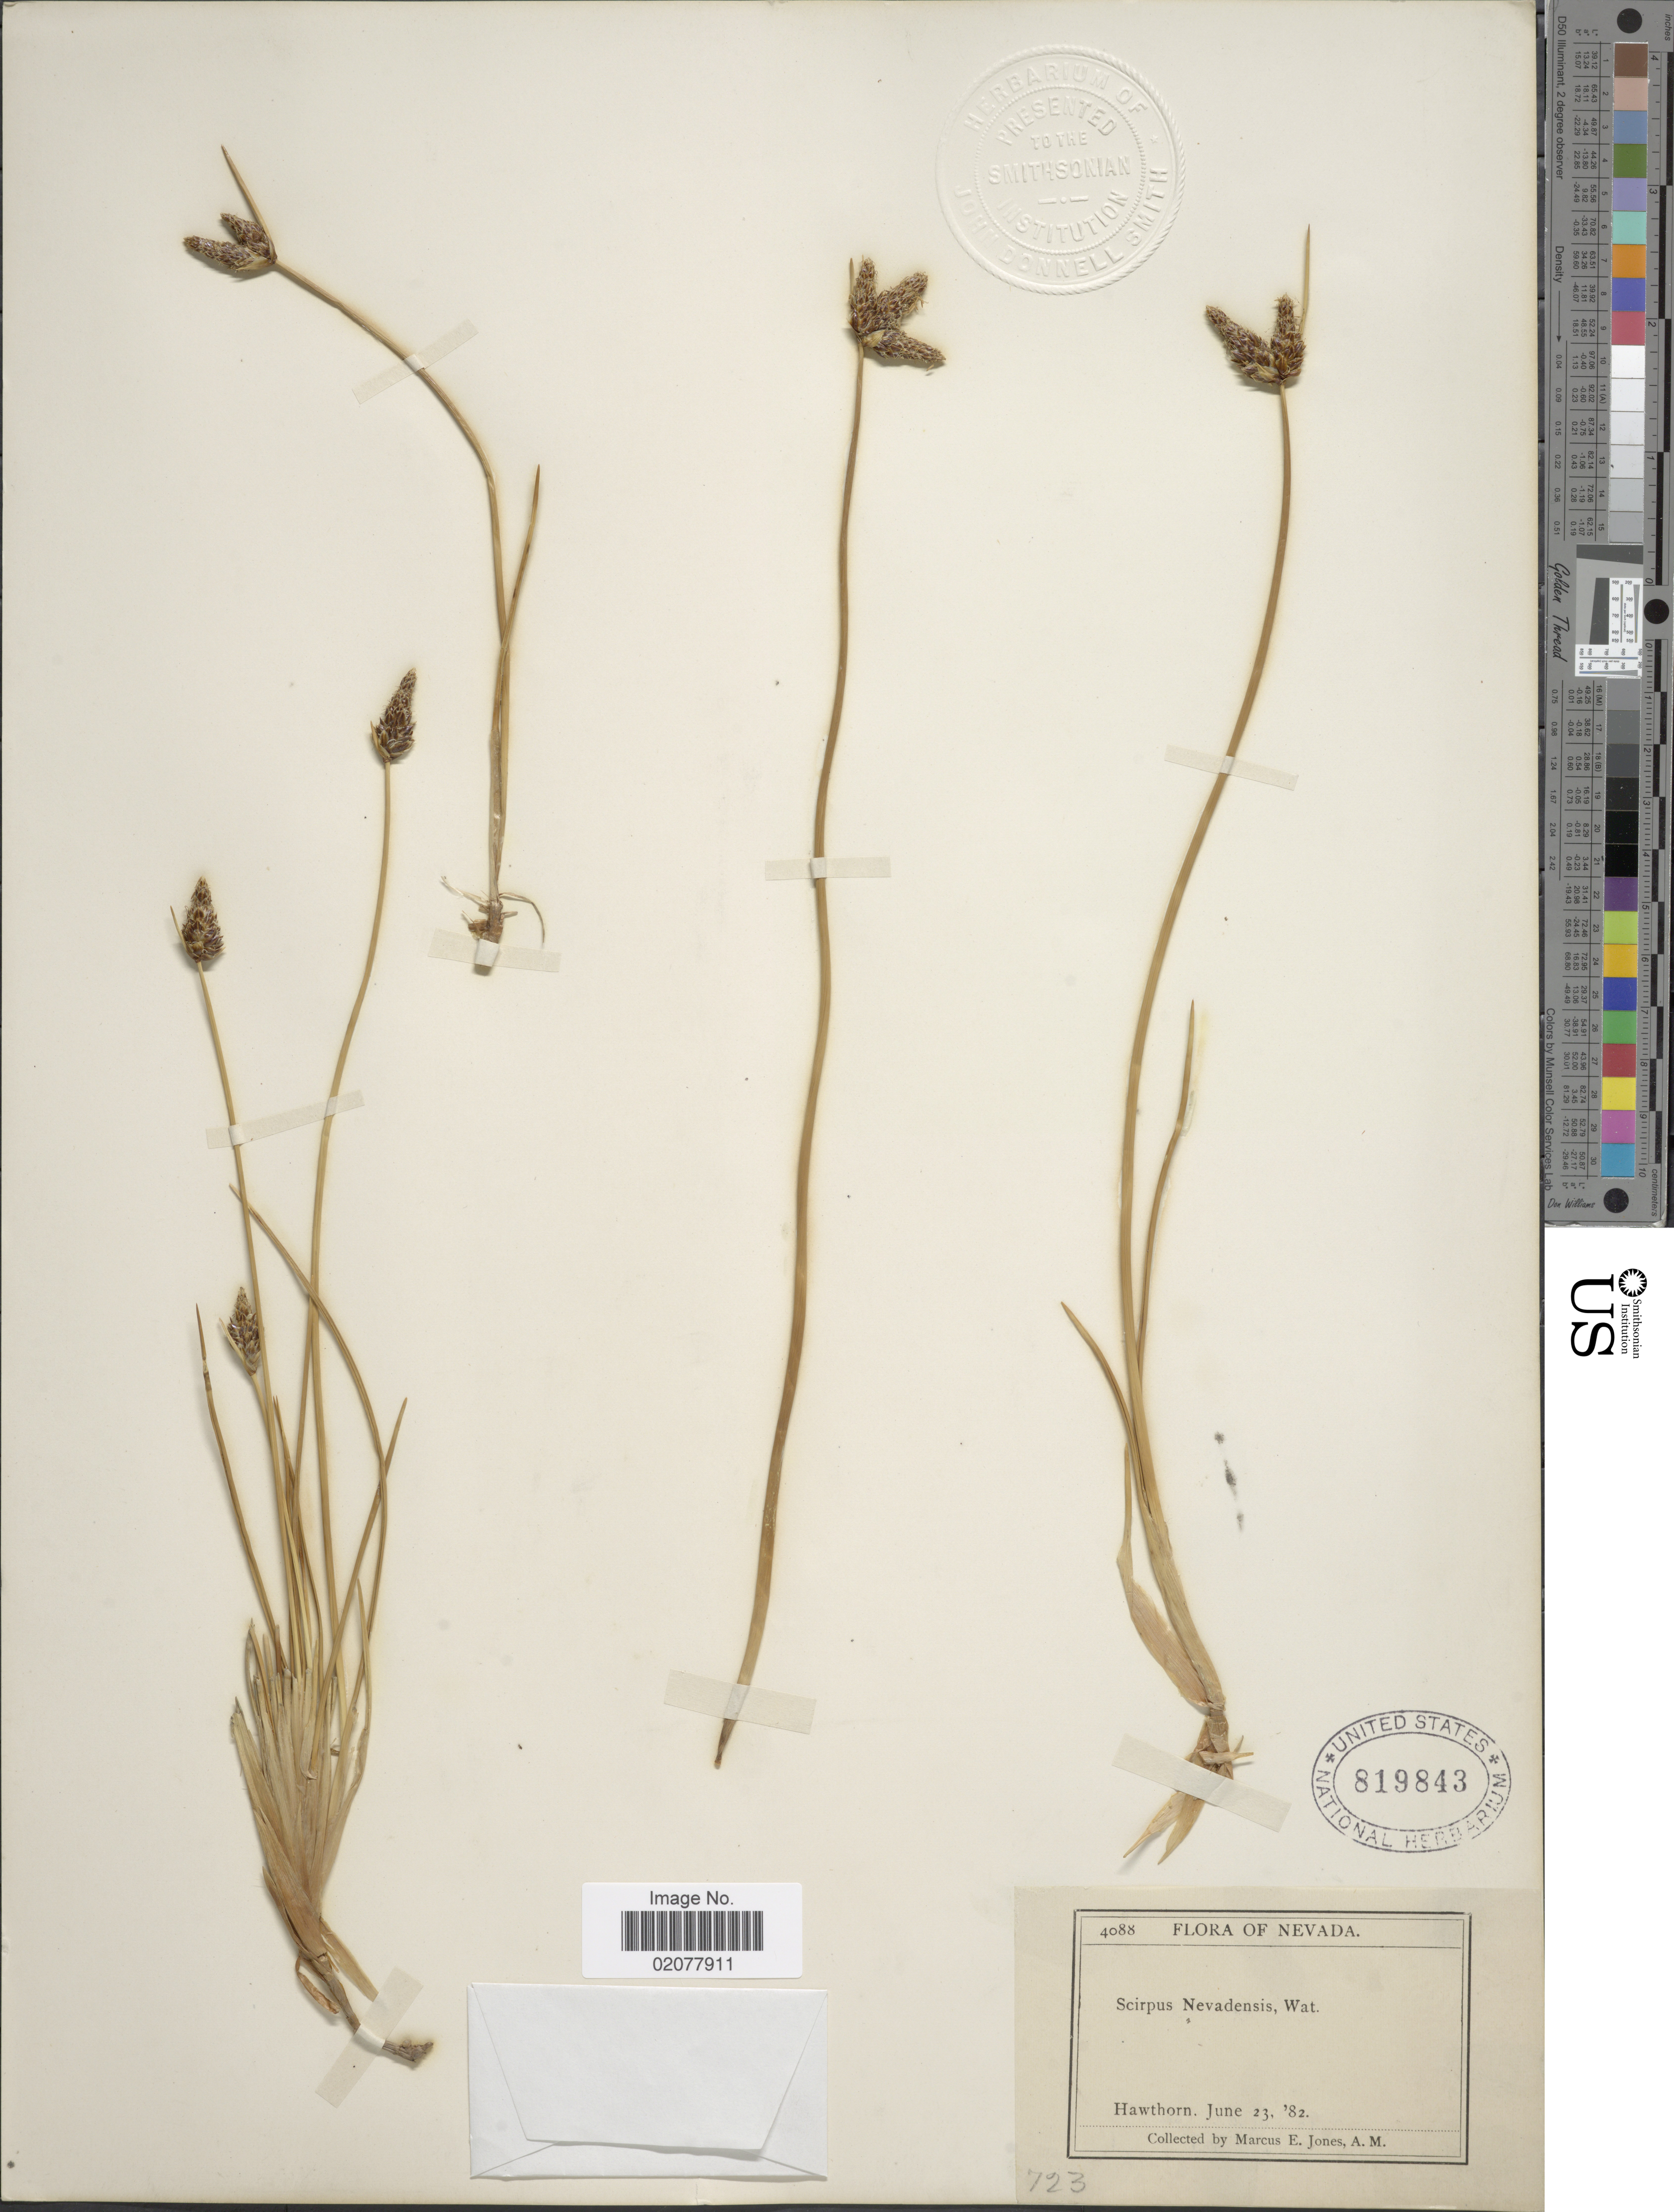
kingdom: Plantae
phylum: Tracheophyta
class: Liliopsida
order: Poales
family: Cyperaceae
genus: Amphiscirpus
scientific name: Amphiscirpus nevadensis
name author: (S. Watson) Oteng-Yeb.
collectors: M. E. Jones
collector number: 4088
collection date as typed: Transcribed d/m/y: 23/6/82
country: United States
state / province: Nevada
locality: Hawthorn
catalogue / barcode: US 819843